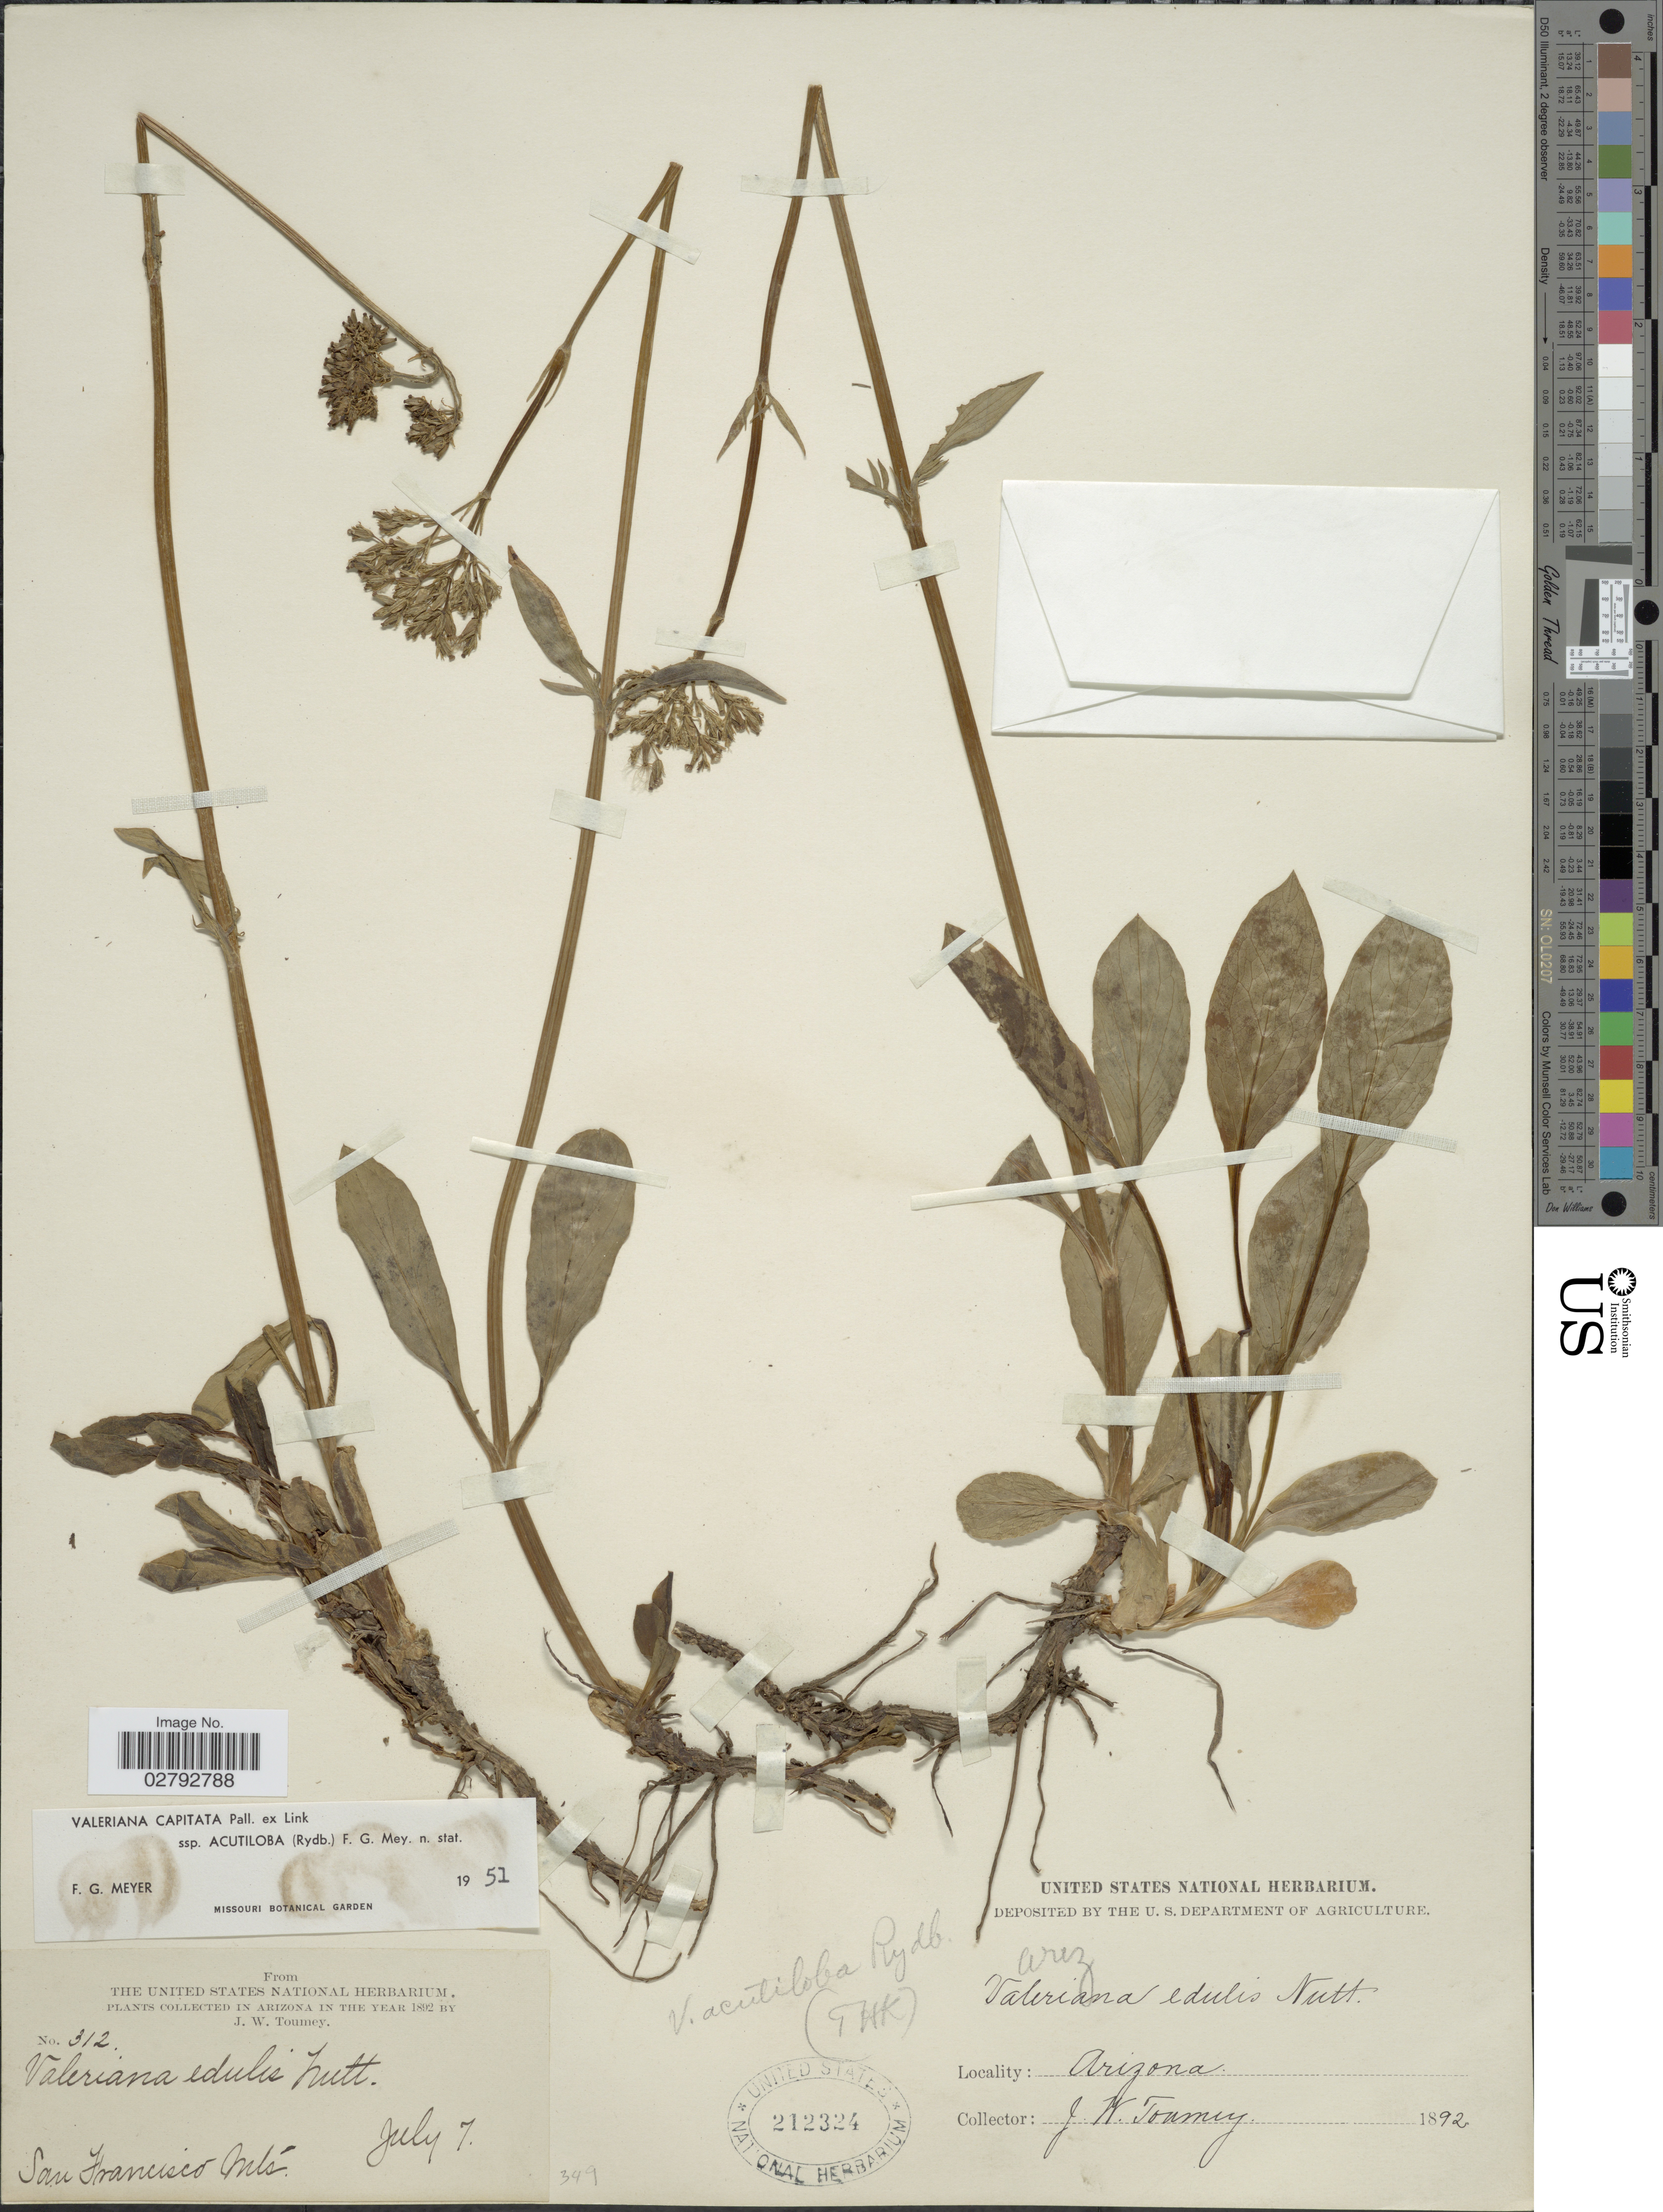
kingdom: Plantae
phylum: Tracheophyta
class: Magnoliopsida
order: Dipsacales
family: Caprifoliaceae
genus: Valeriana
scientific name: Valeriana capitata subsp. acutiloba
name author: Pall. ex Link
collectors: J. W. Toumey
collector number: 312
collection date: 1892-07-07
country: United States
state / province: Arizona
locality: San Francisco Mts.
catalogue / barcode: US 212324